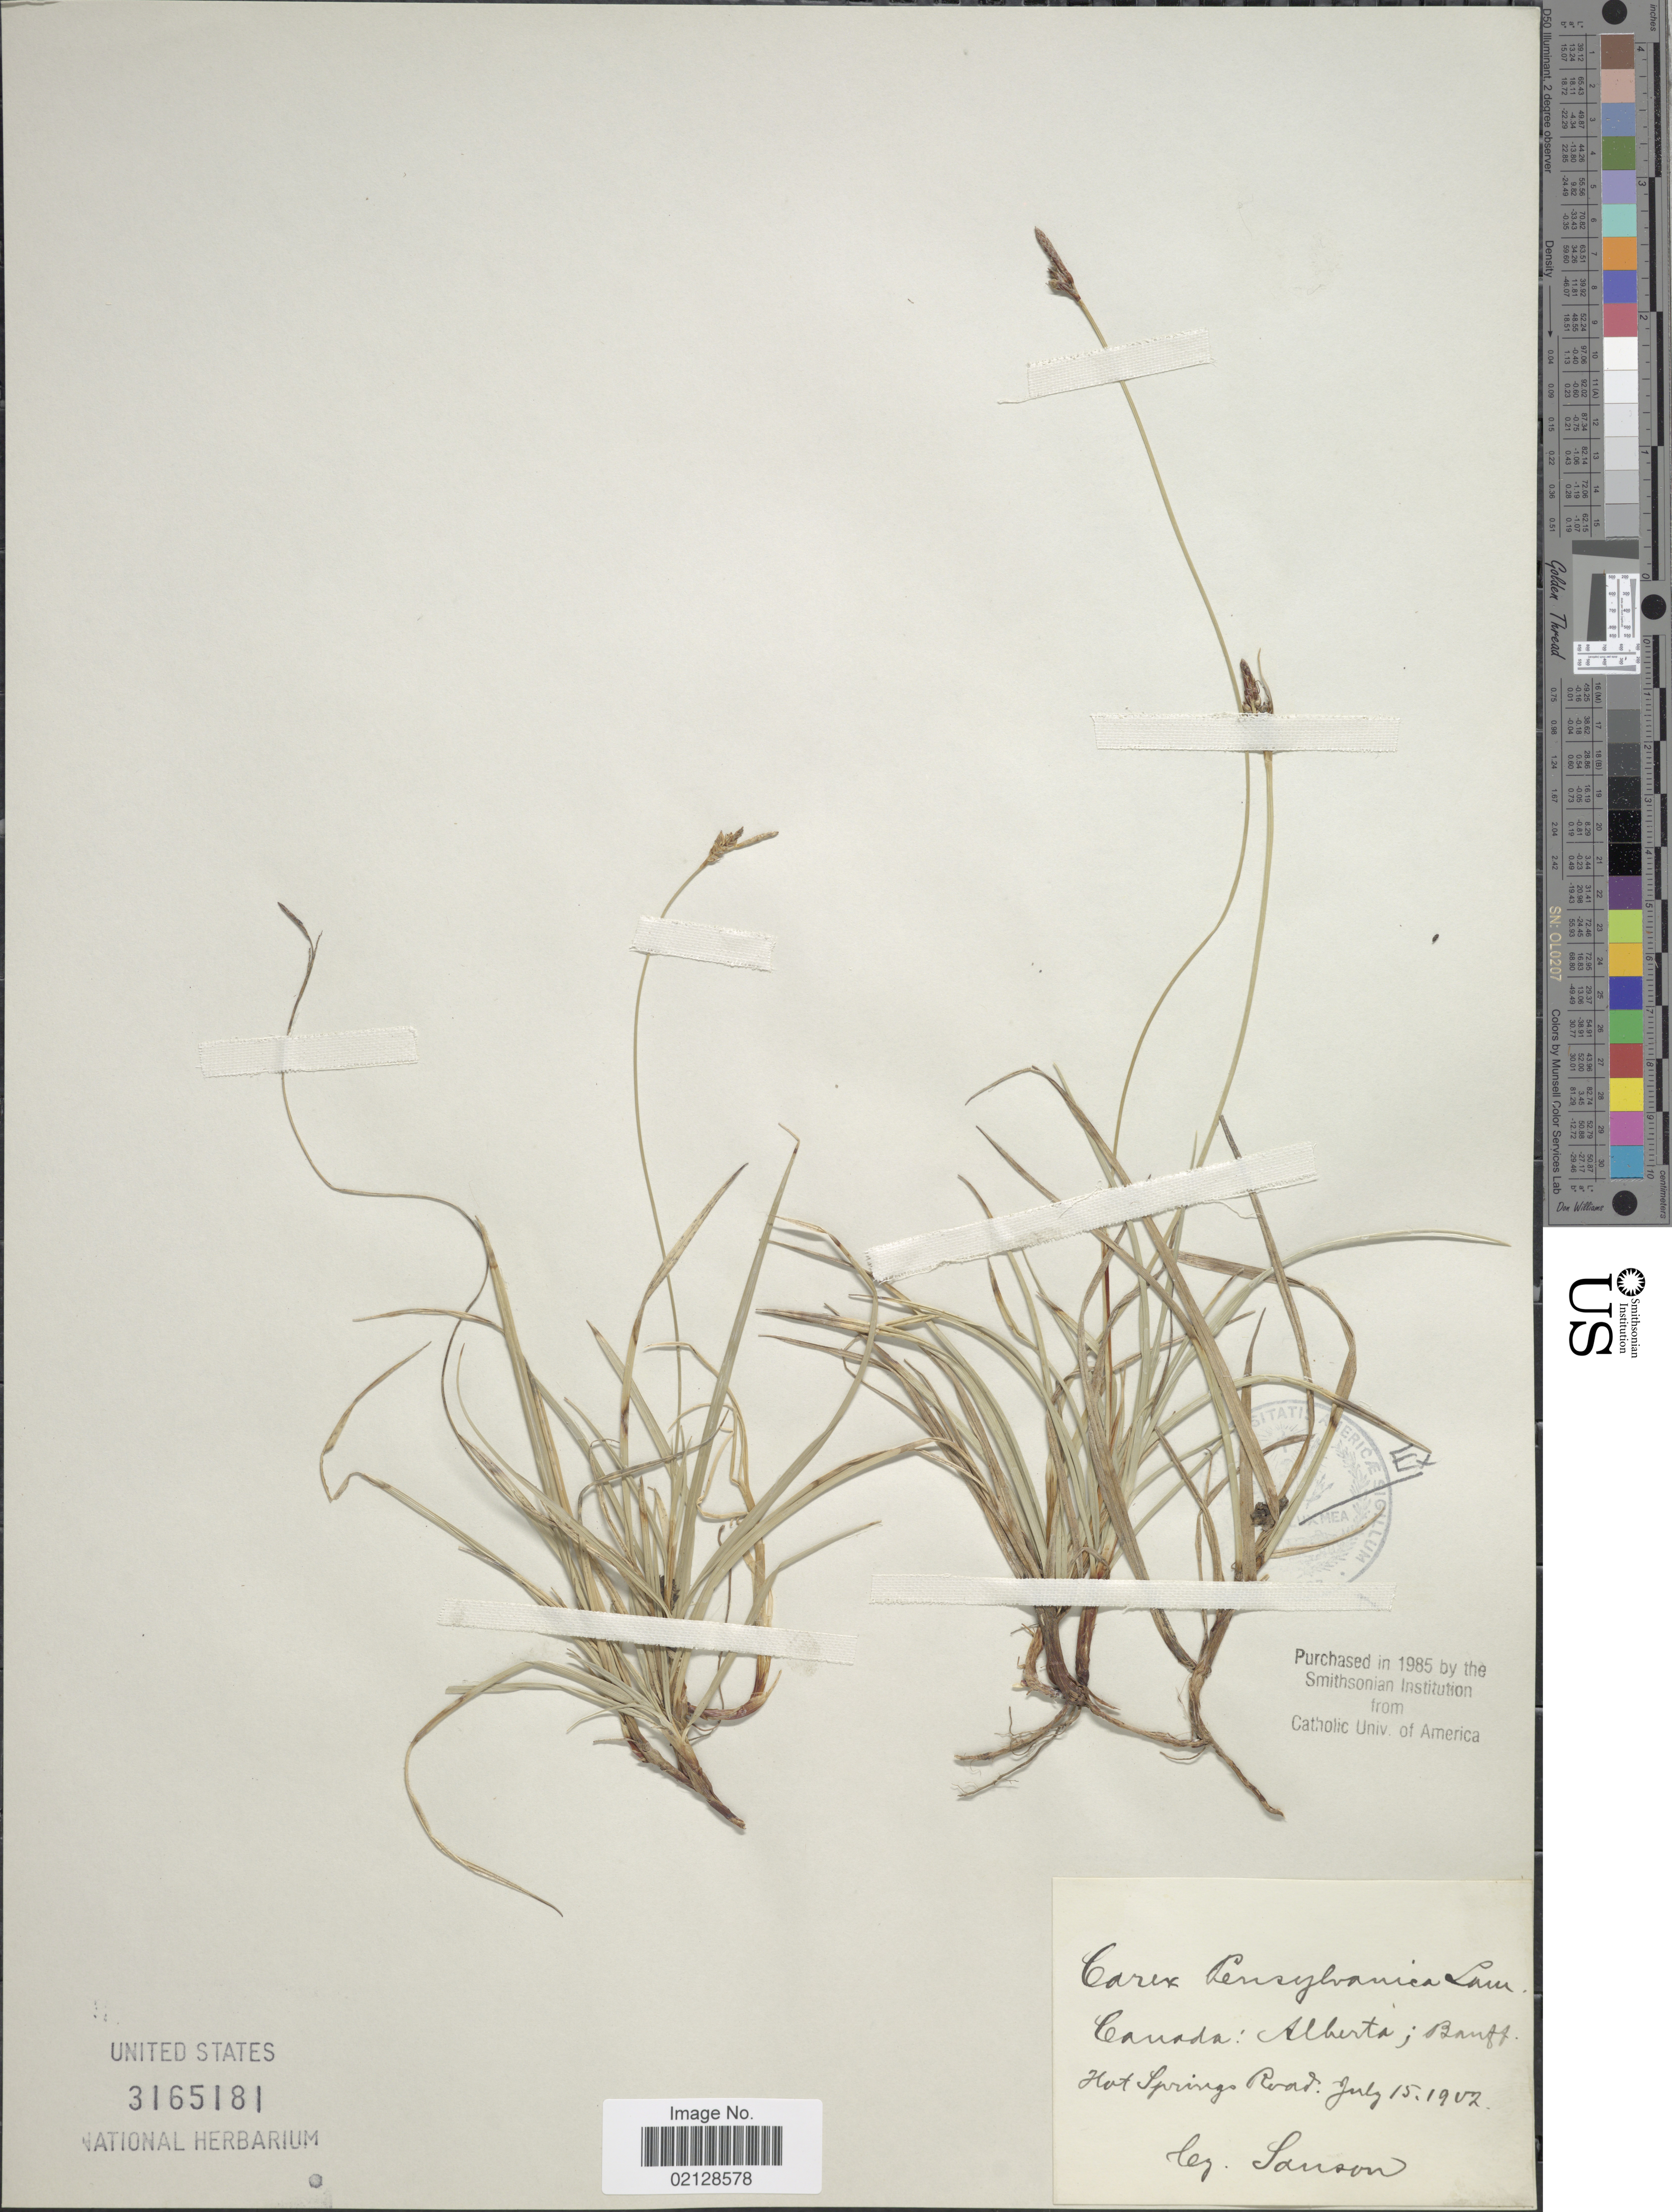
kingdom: Plantae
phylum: Tracheophyta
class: Liliopsida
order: Poales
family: Cyperaceae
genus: Carex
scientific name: Carex pensylvanica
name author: Lam.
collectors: Sanson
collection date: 1902-07-15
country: Canada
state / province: Alberta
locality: Canada, Alberta, Banff, Hot Springs Road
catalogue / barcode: US 3165181